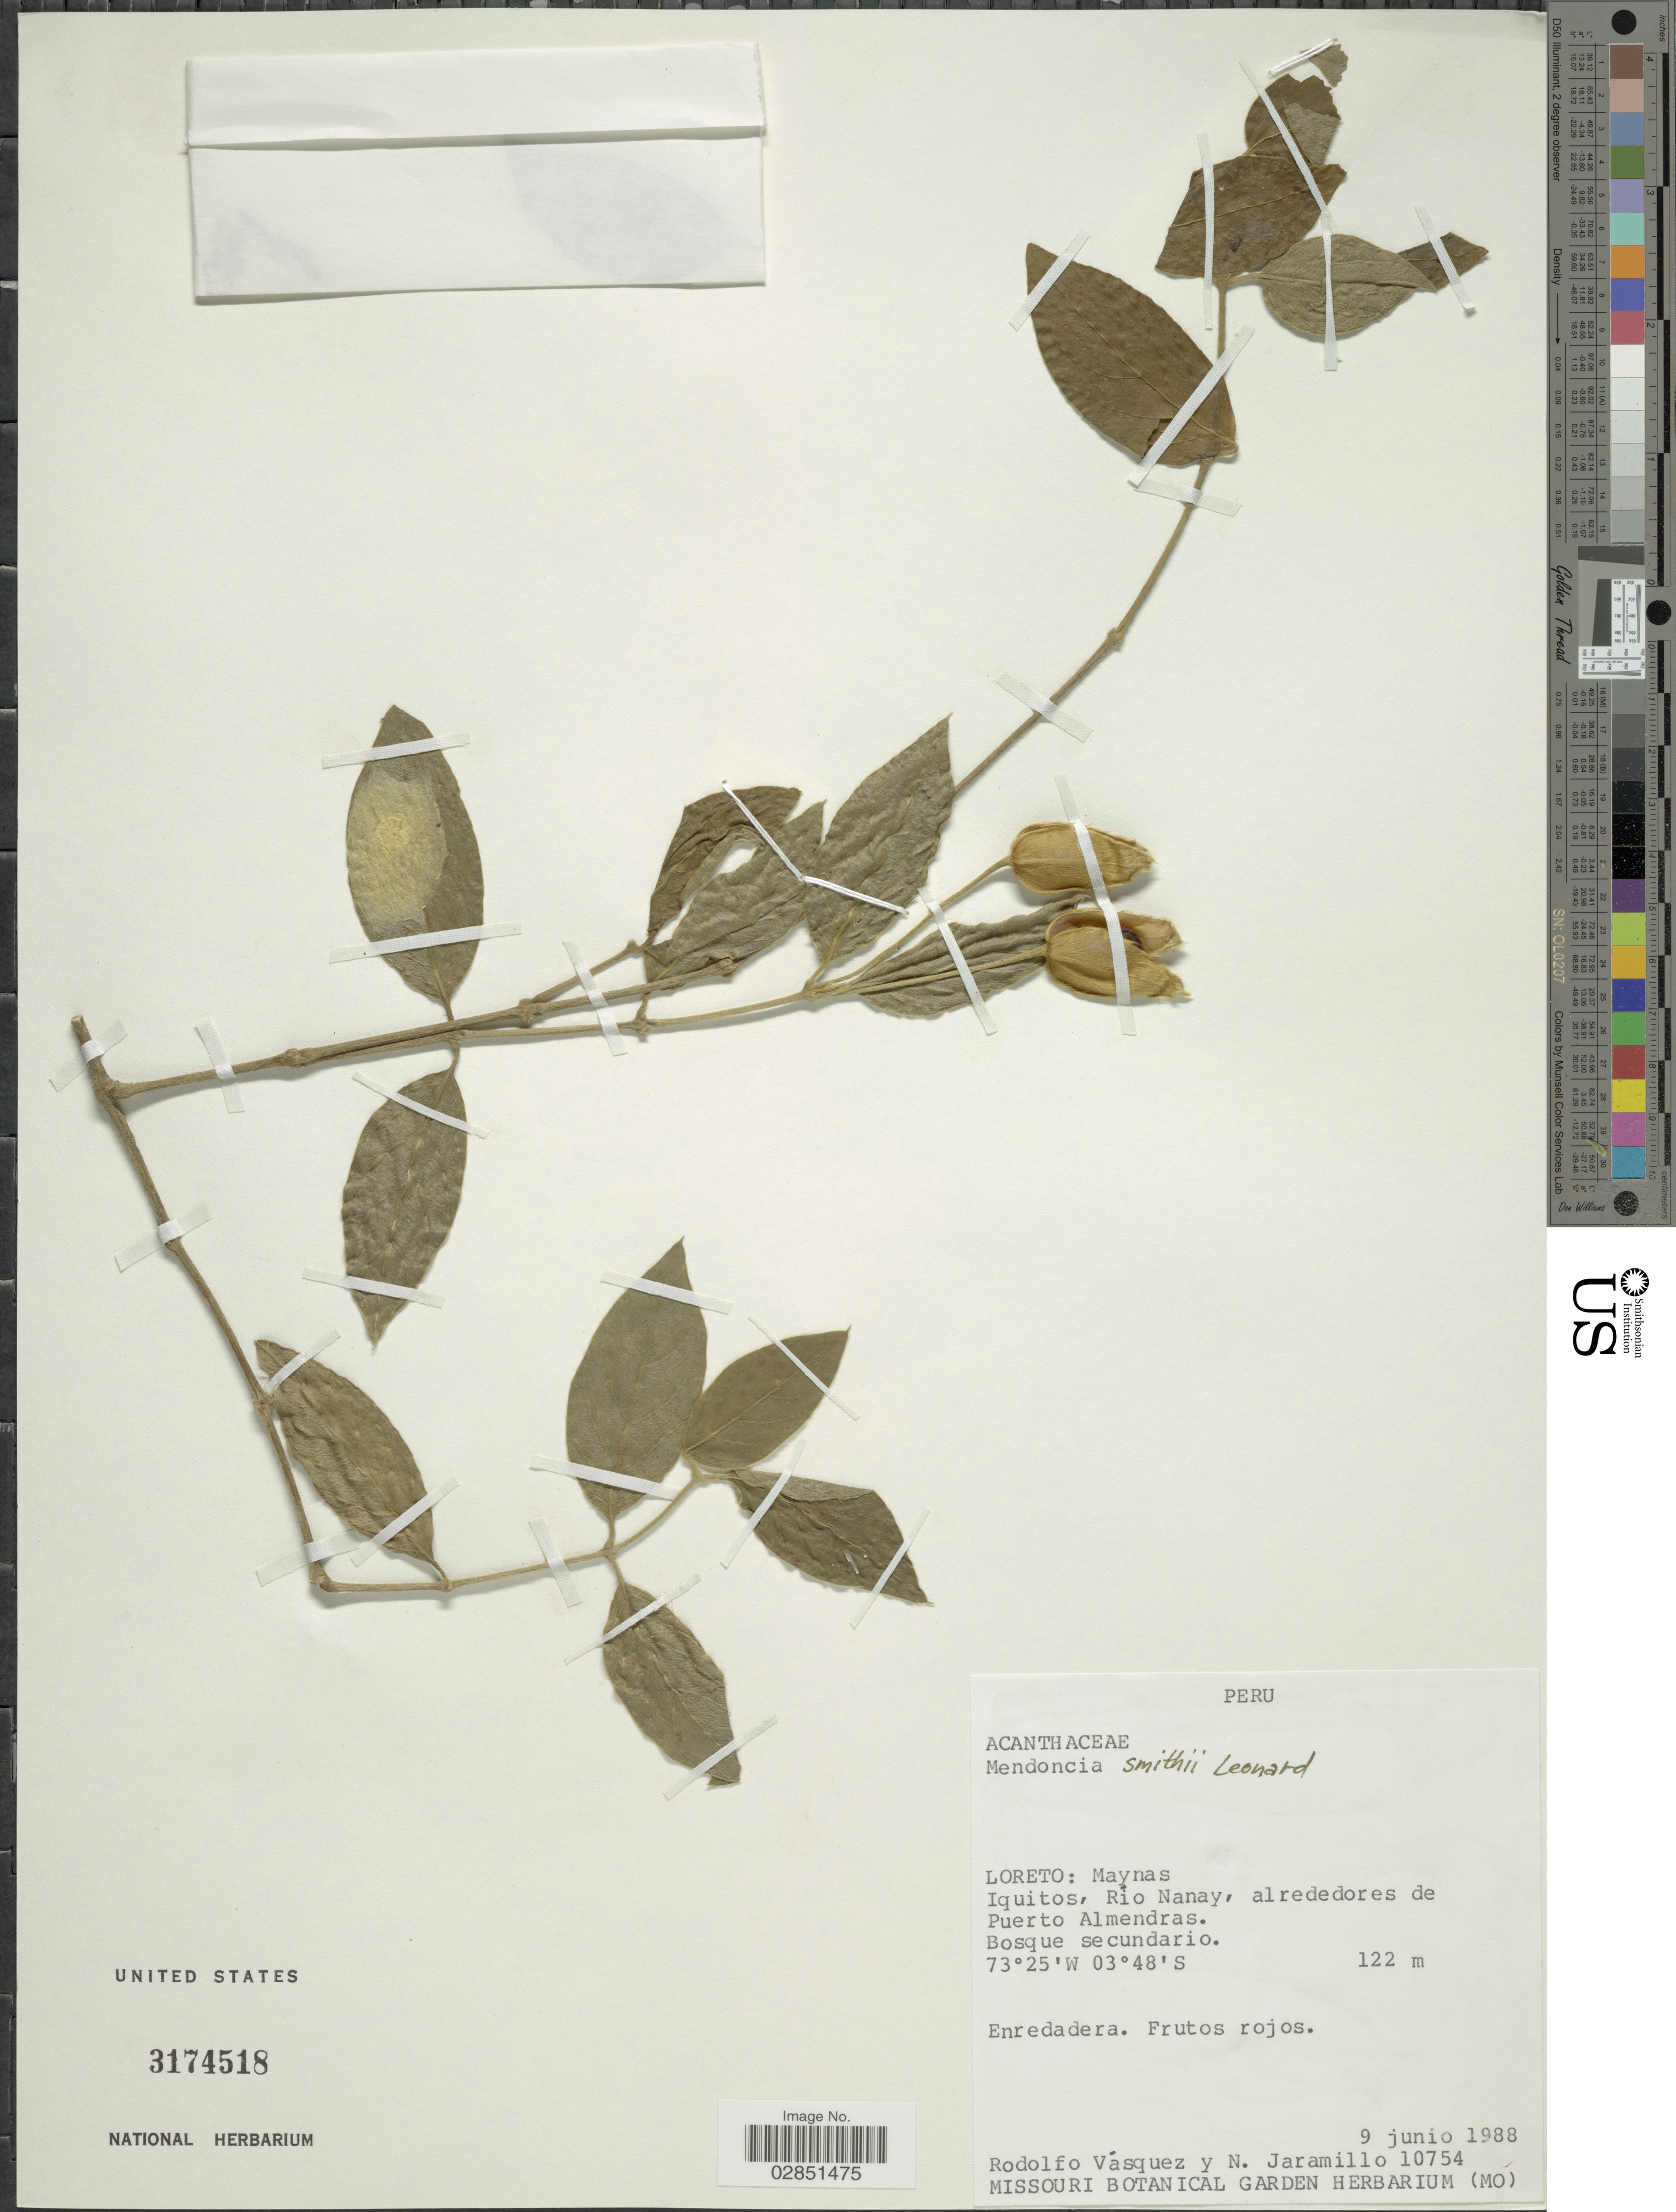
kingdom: Plantae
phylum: Tracheophyta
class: Magnoliopsida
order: Lamiales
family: Acanthaceae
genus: Mendoncia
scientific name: Mendoncia smithii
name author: Leonard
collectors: R. Vásquez & N. Jaramillo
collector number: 10754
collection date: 1988-06-09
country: Peru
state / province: Loreto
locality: Maynas. Iquitos, Rio Nanay, alrededores de Puerto Almendras.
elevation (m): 122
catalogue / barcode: US 3174518